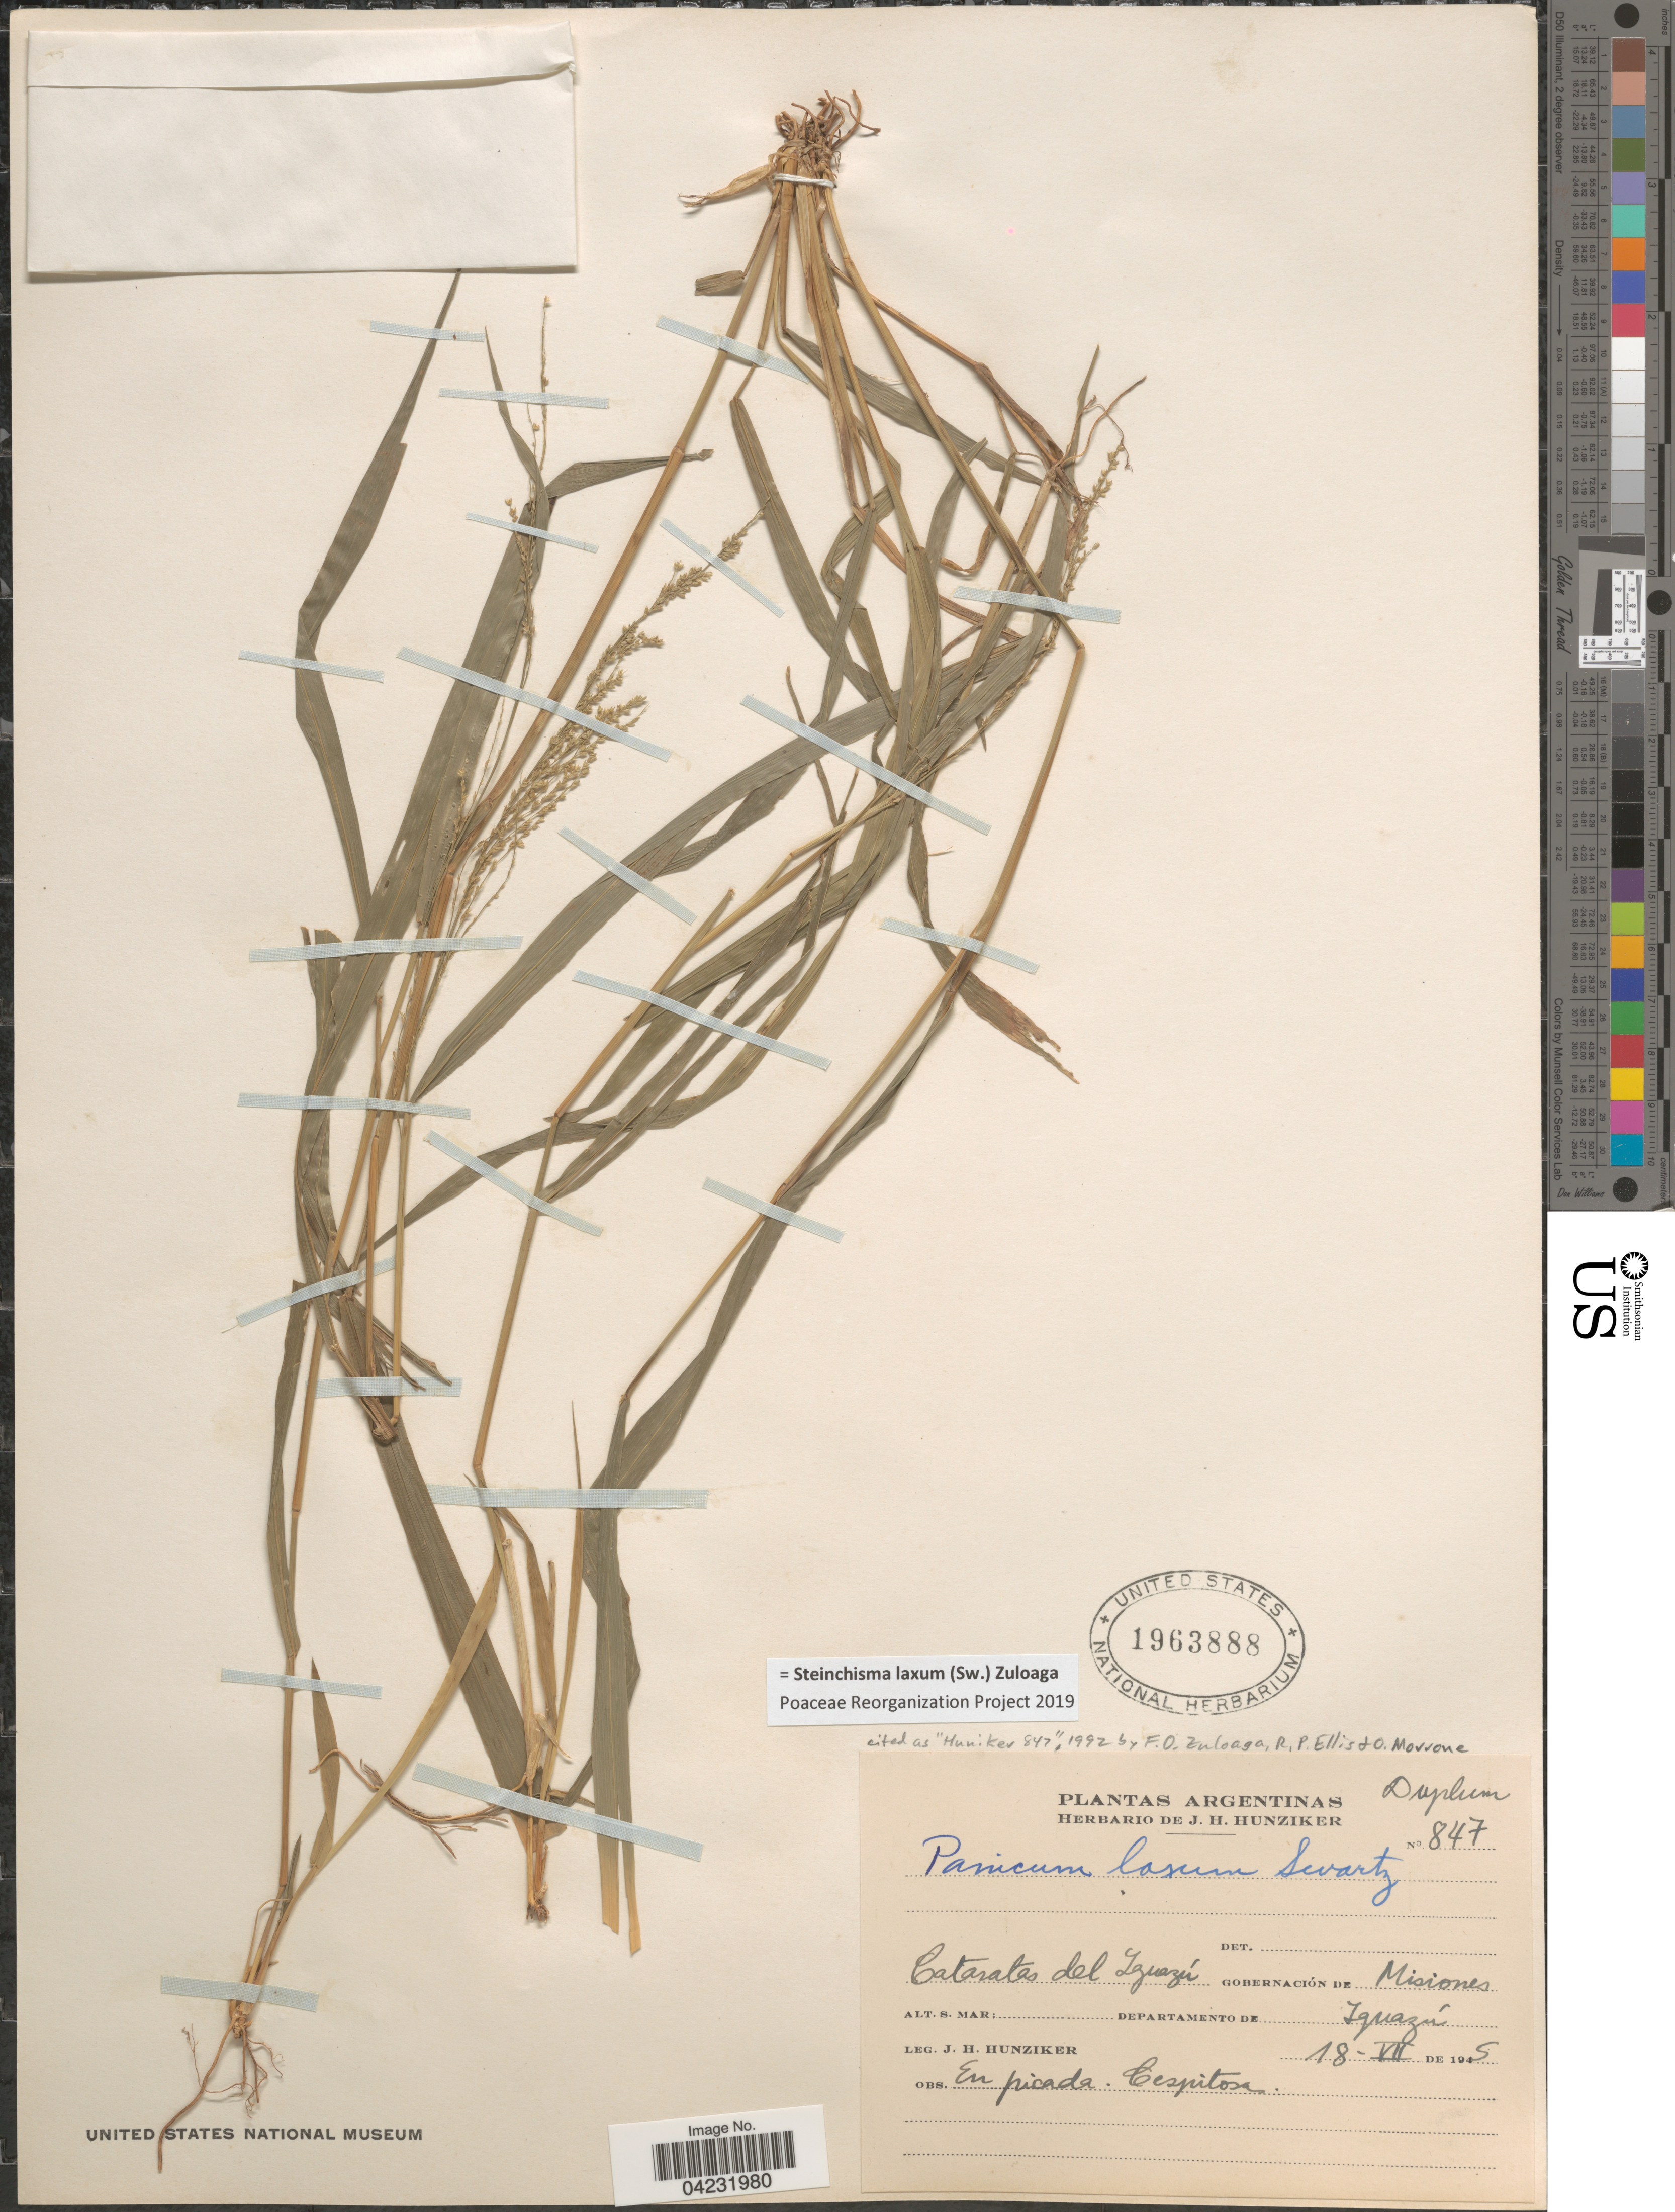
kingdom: Plantae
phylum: Tracheophyta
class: Liliopsida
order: Poales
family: Poaceae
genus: Steinchisma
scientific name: Steinchisma laxum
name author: (Sw.) Zuloaga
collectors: J. H. Hunziker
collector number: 847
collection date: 1945-07-18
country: Argentina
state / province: Misiones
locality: Catarates del Iguazú. Gobernación De Misiones. Departamento De Iguazú.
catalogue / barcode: US 1963888